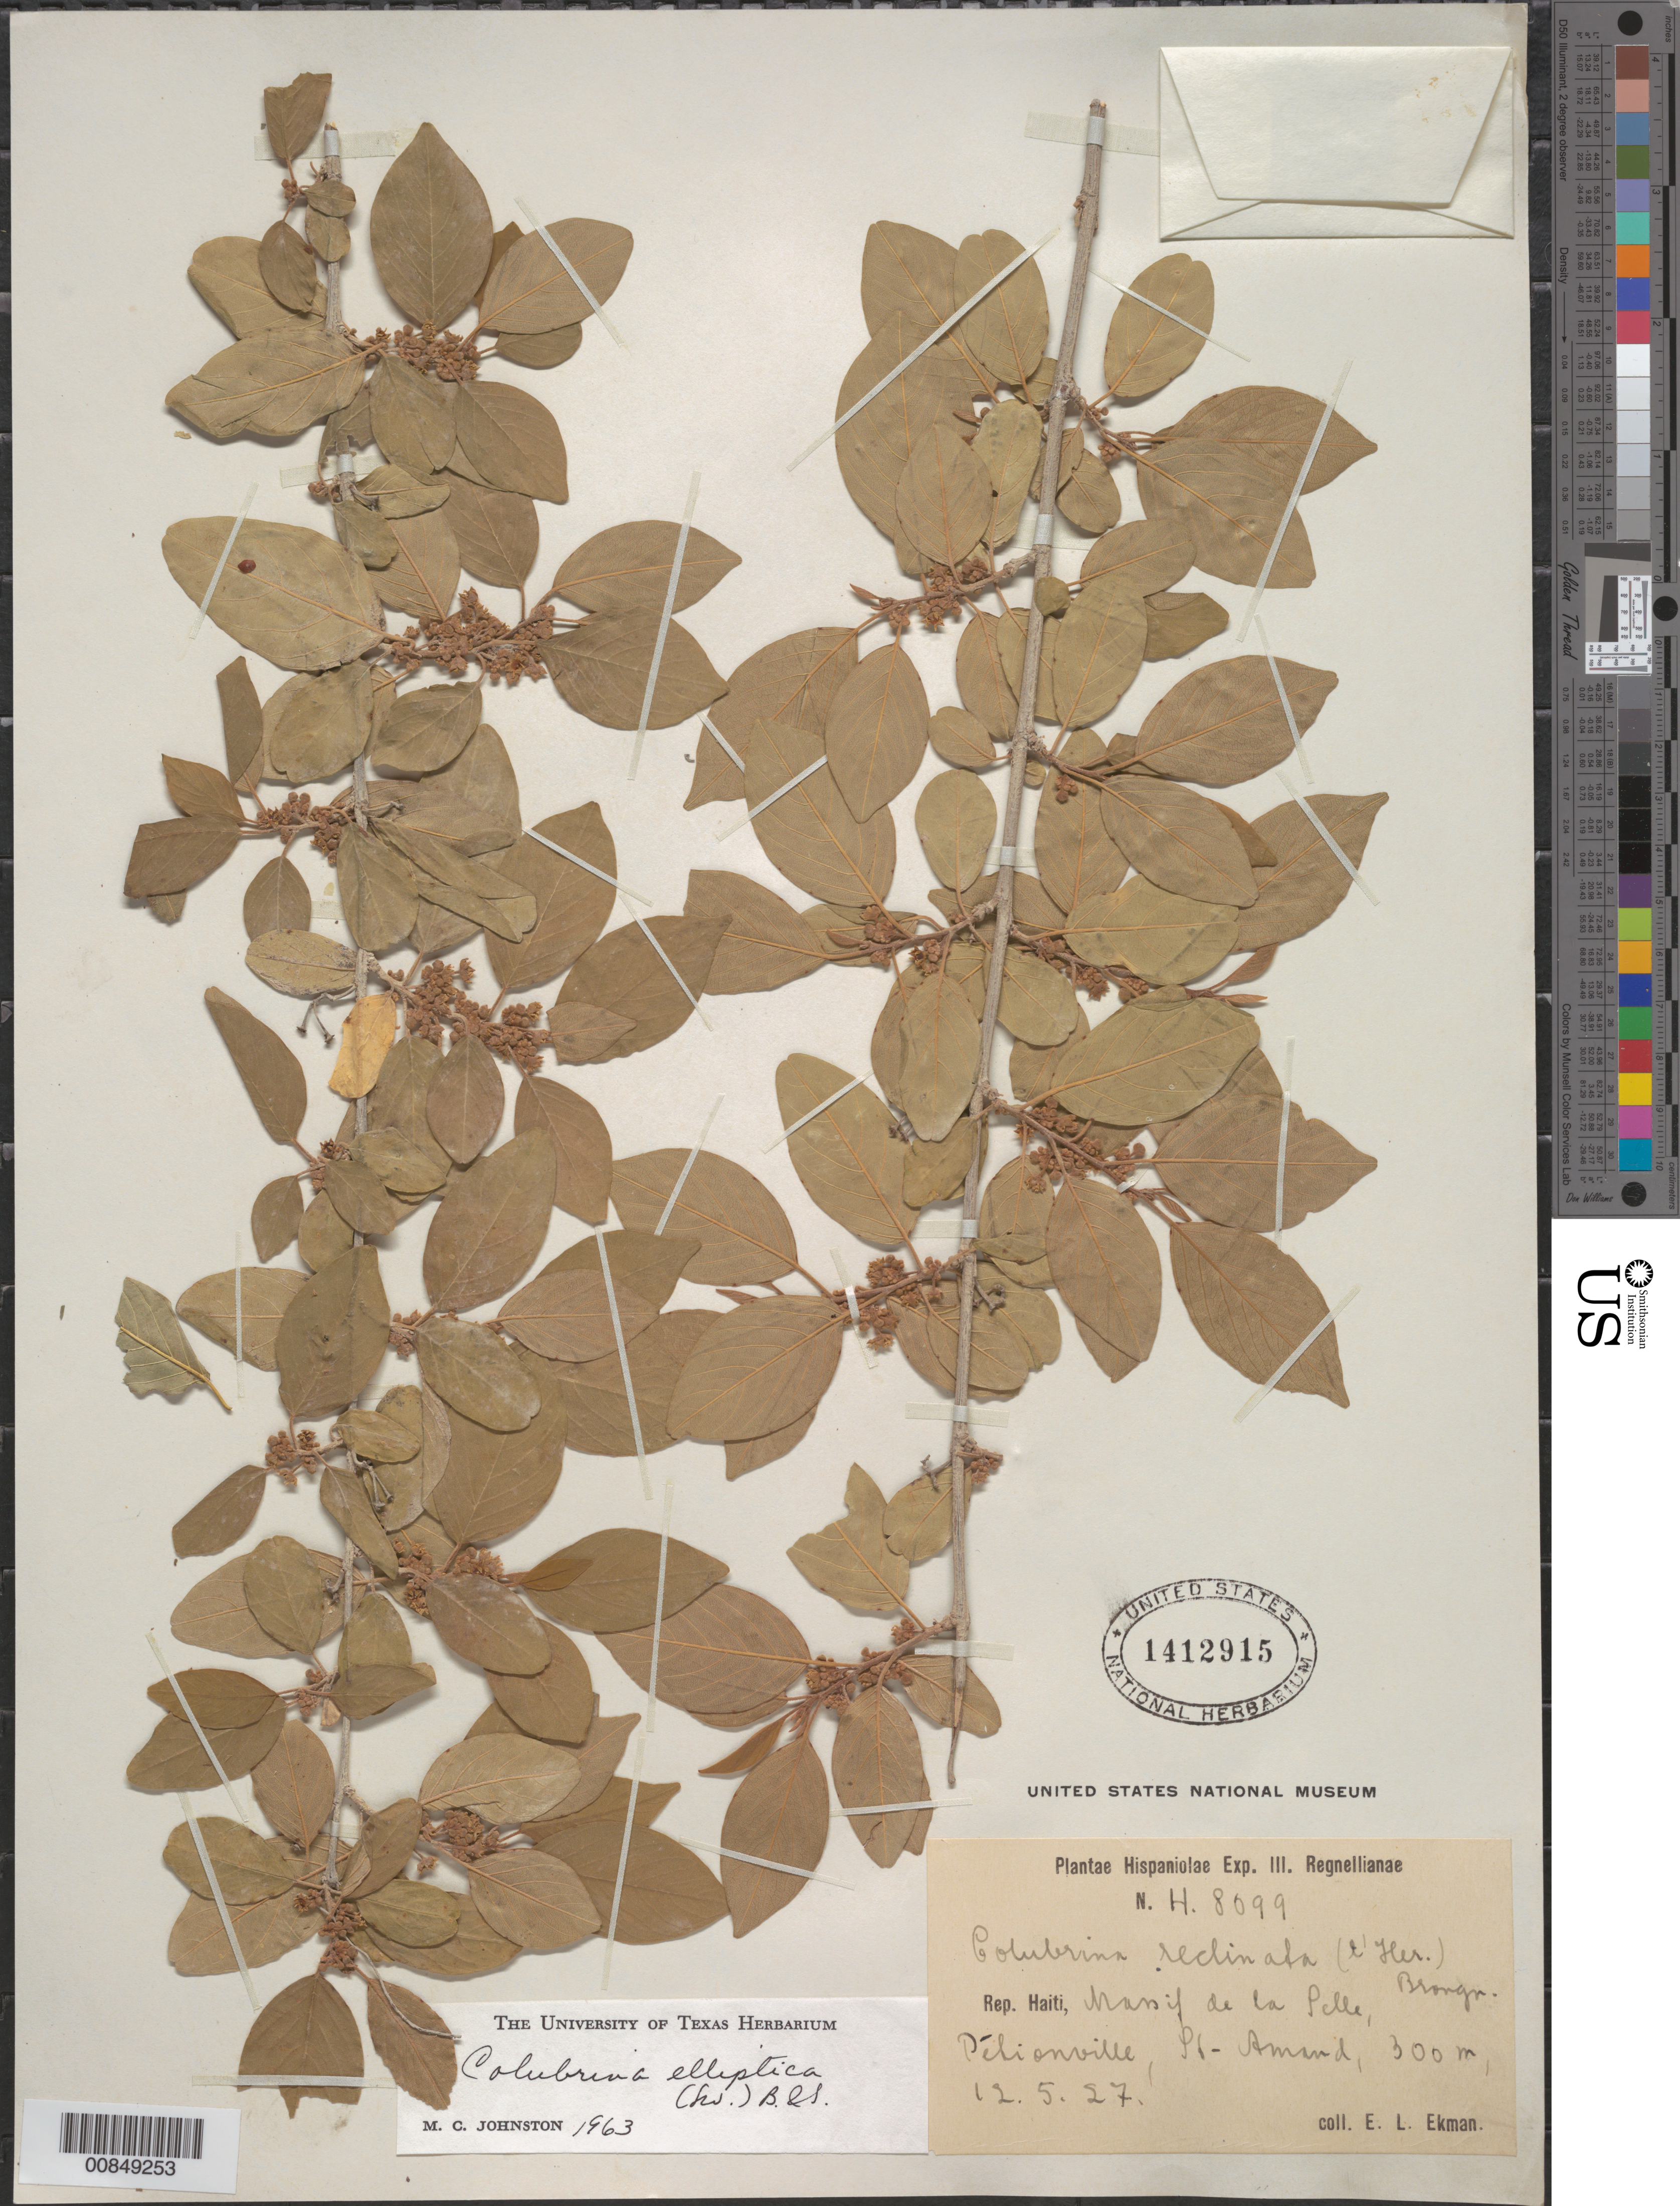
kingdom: Plantae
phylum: Tracheophyta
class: Magnoliopsida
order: Rosales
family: Rhamnaceae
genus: Colubrina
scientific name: Colubrina elliptica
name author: (Sw.) Brizicky & W.L. Stern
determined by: Johnston, Marshall C.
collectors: E. L. Ekman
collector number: H 8099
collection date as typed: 12 May 1927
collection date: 1927-05-12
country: Haiti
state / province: Ouest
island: Hispaniola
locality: Massif de la Selle, Pétionville, St.-Amand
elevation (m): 300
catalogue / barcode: US 1412915